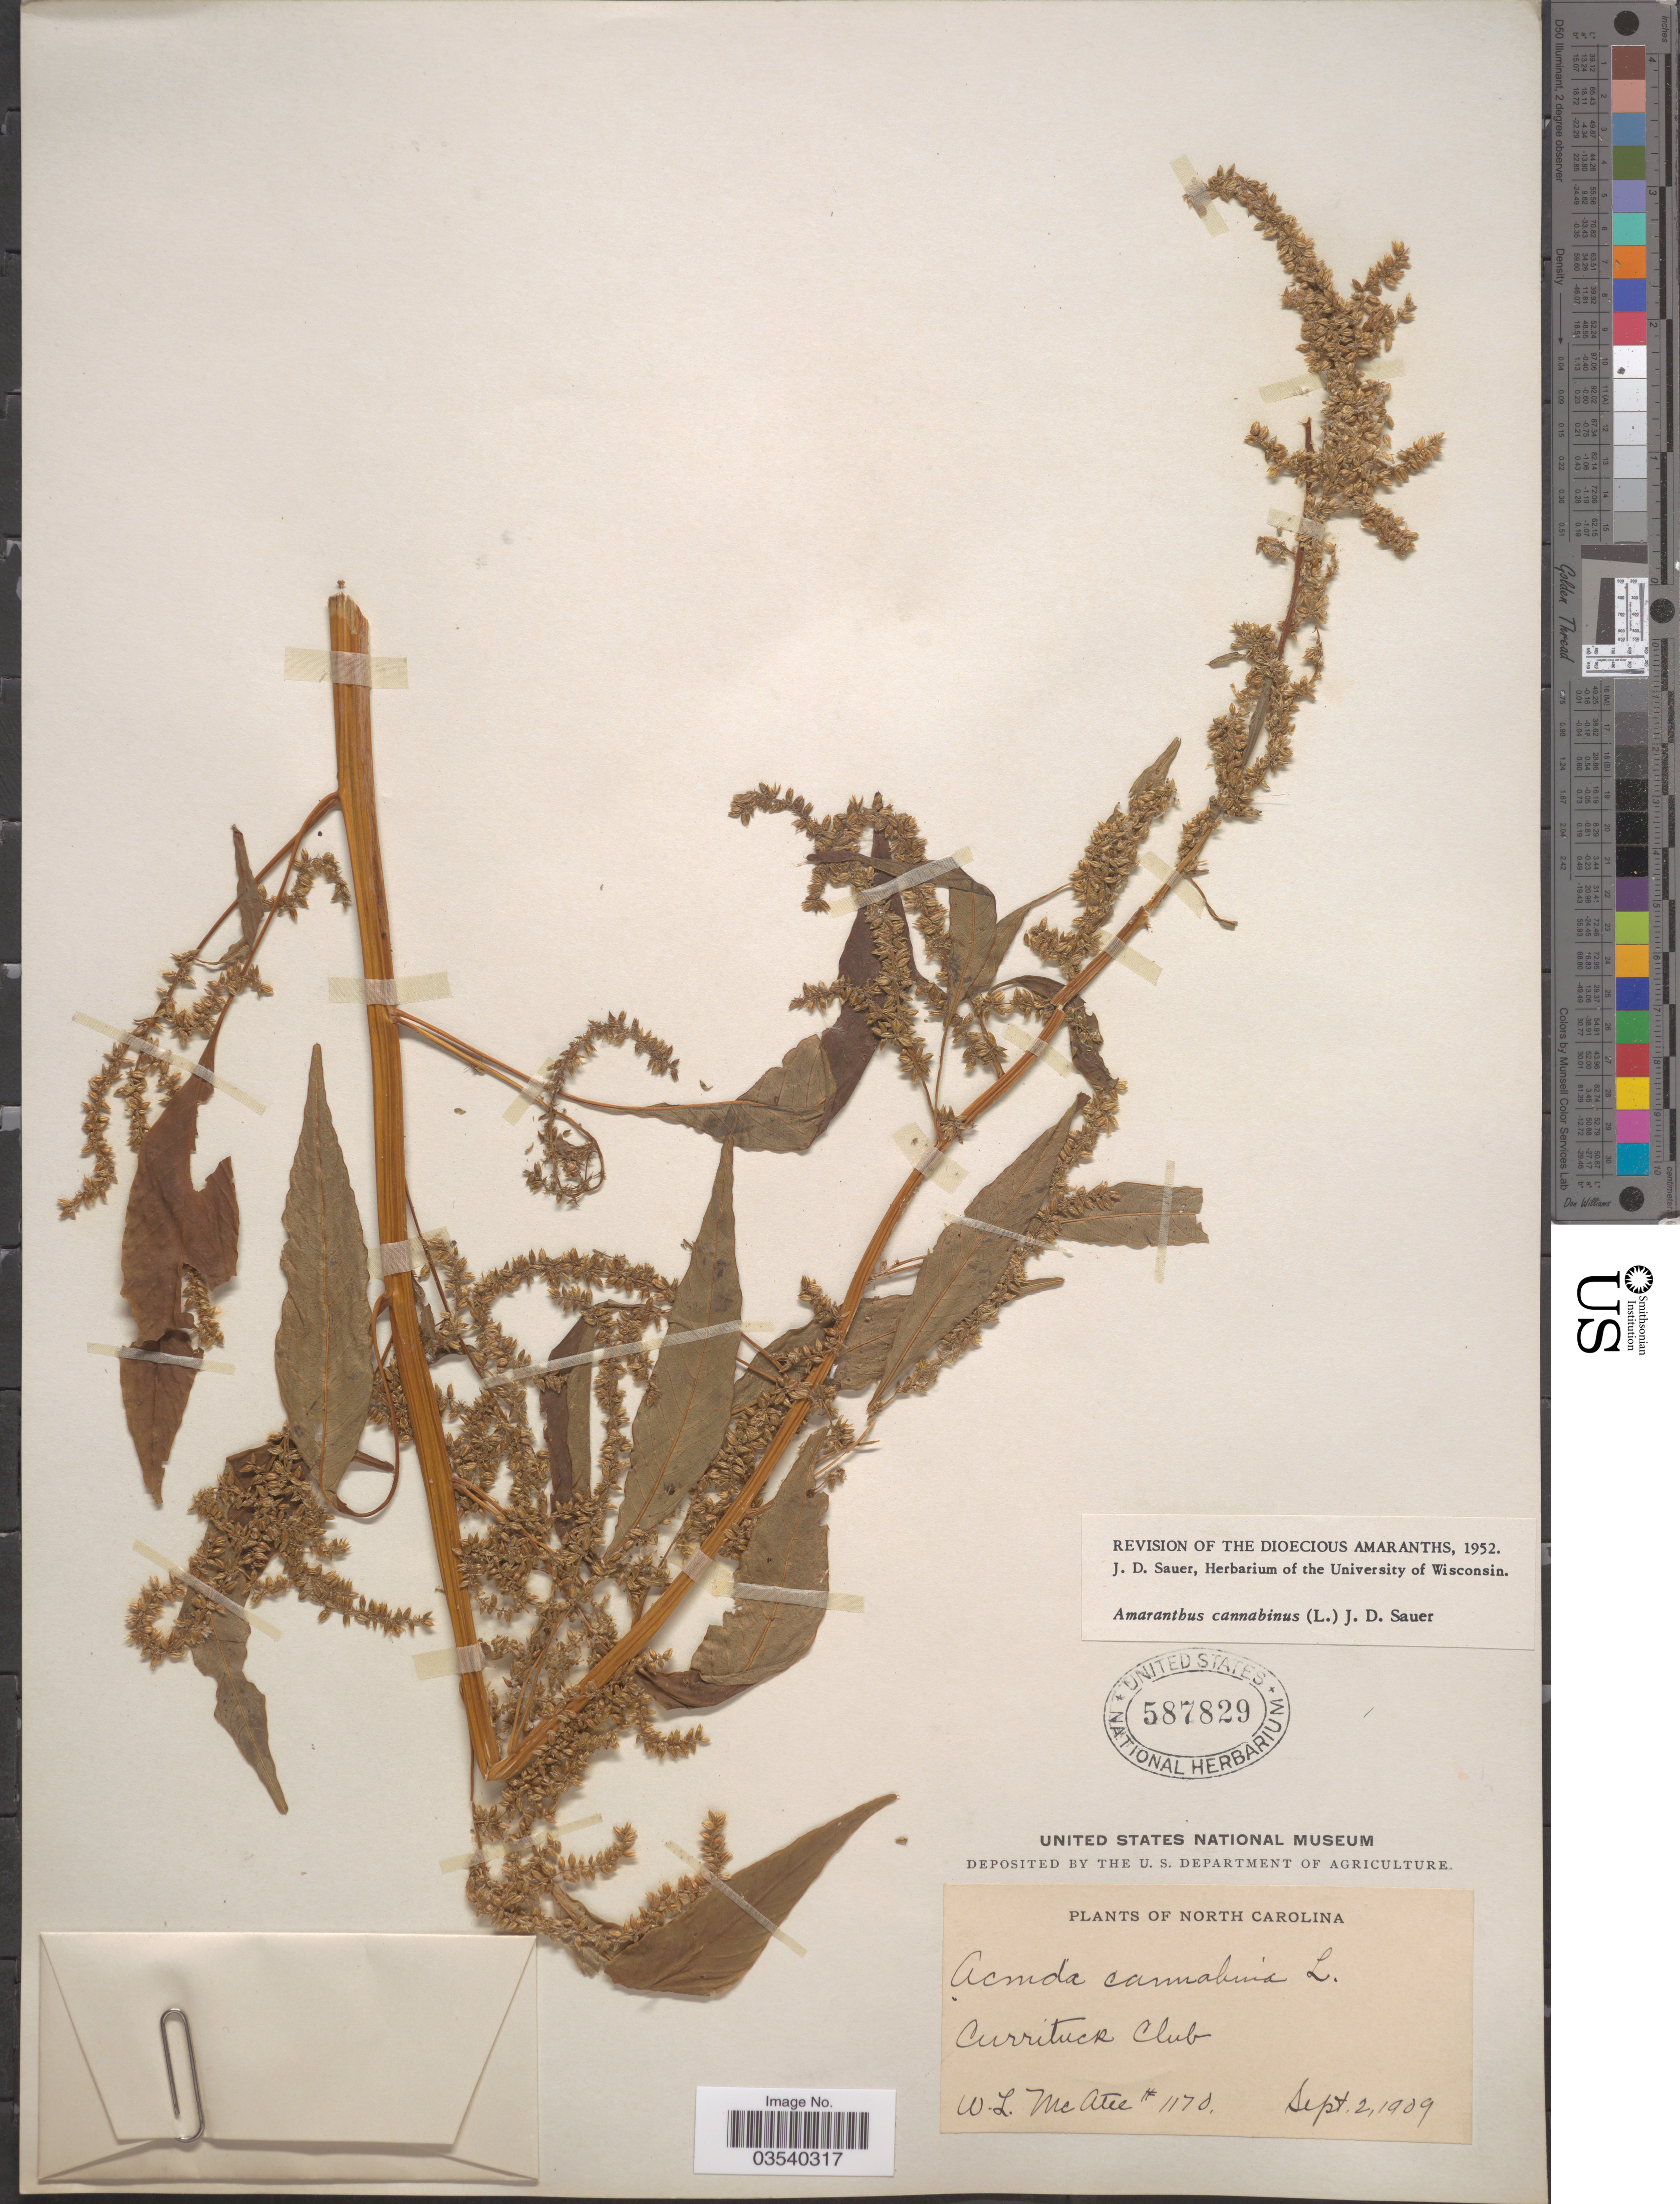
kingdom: Plantae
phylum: Tracheophyta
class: Magnoliopsida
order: Caryophyllales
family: Amaranthaceae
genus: Amaranthus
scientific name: Amaranthus cannabinus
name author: (L.) E.G. F. Sauer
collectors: W. McAtee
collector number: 1170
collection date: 1909-09-02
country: United States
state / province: North Carolina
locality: Currituck Club.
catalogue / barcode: US 587829